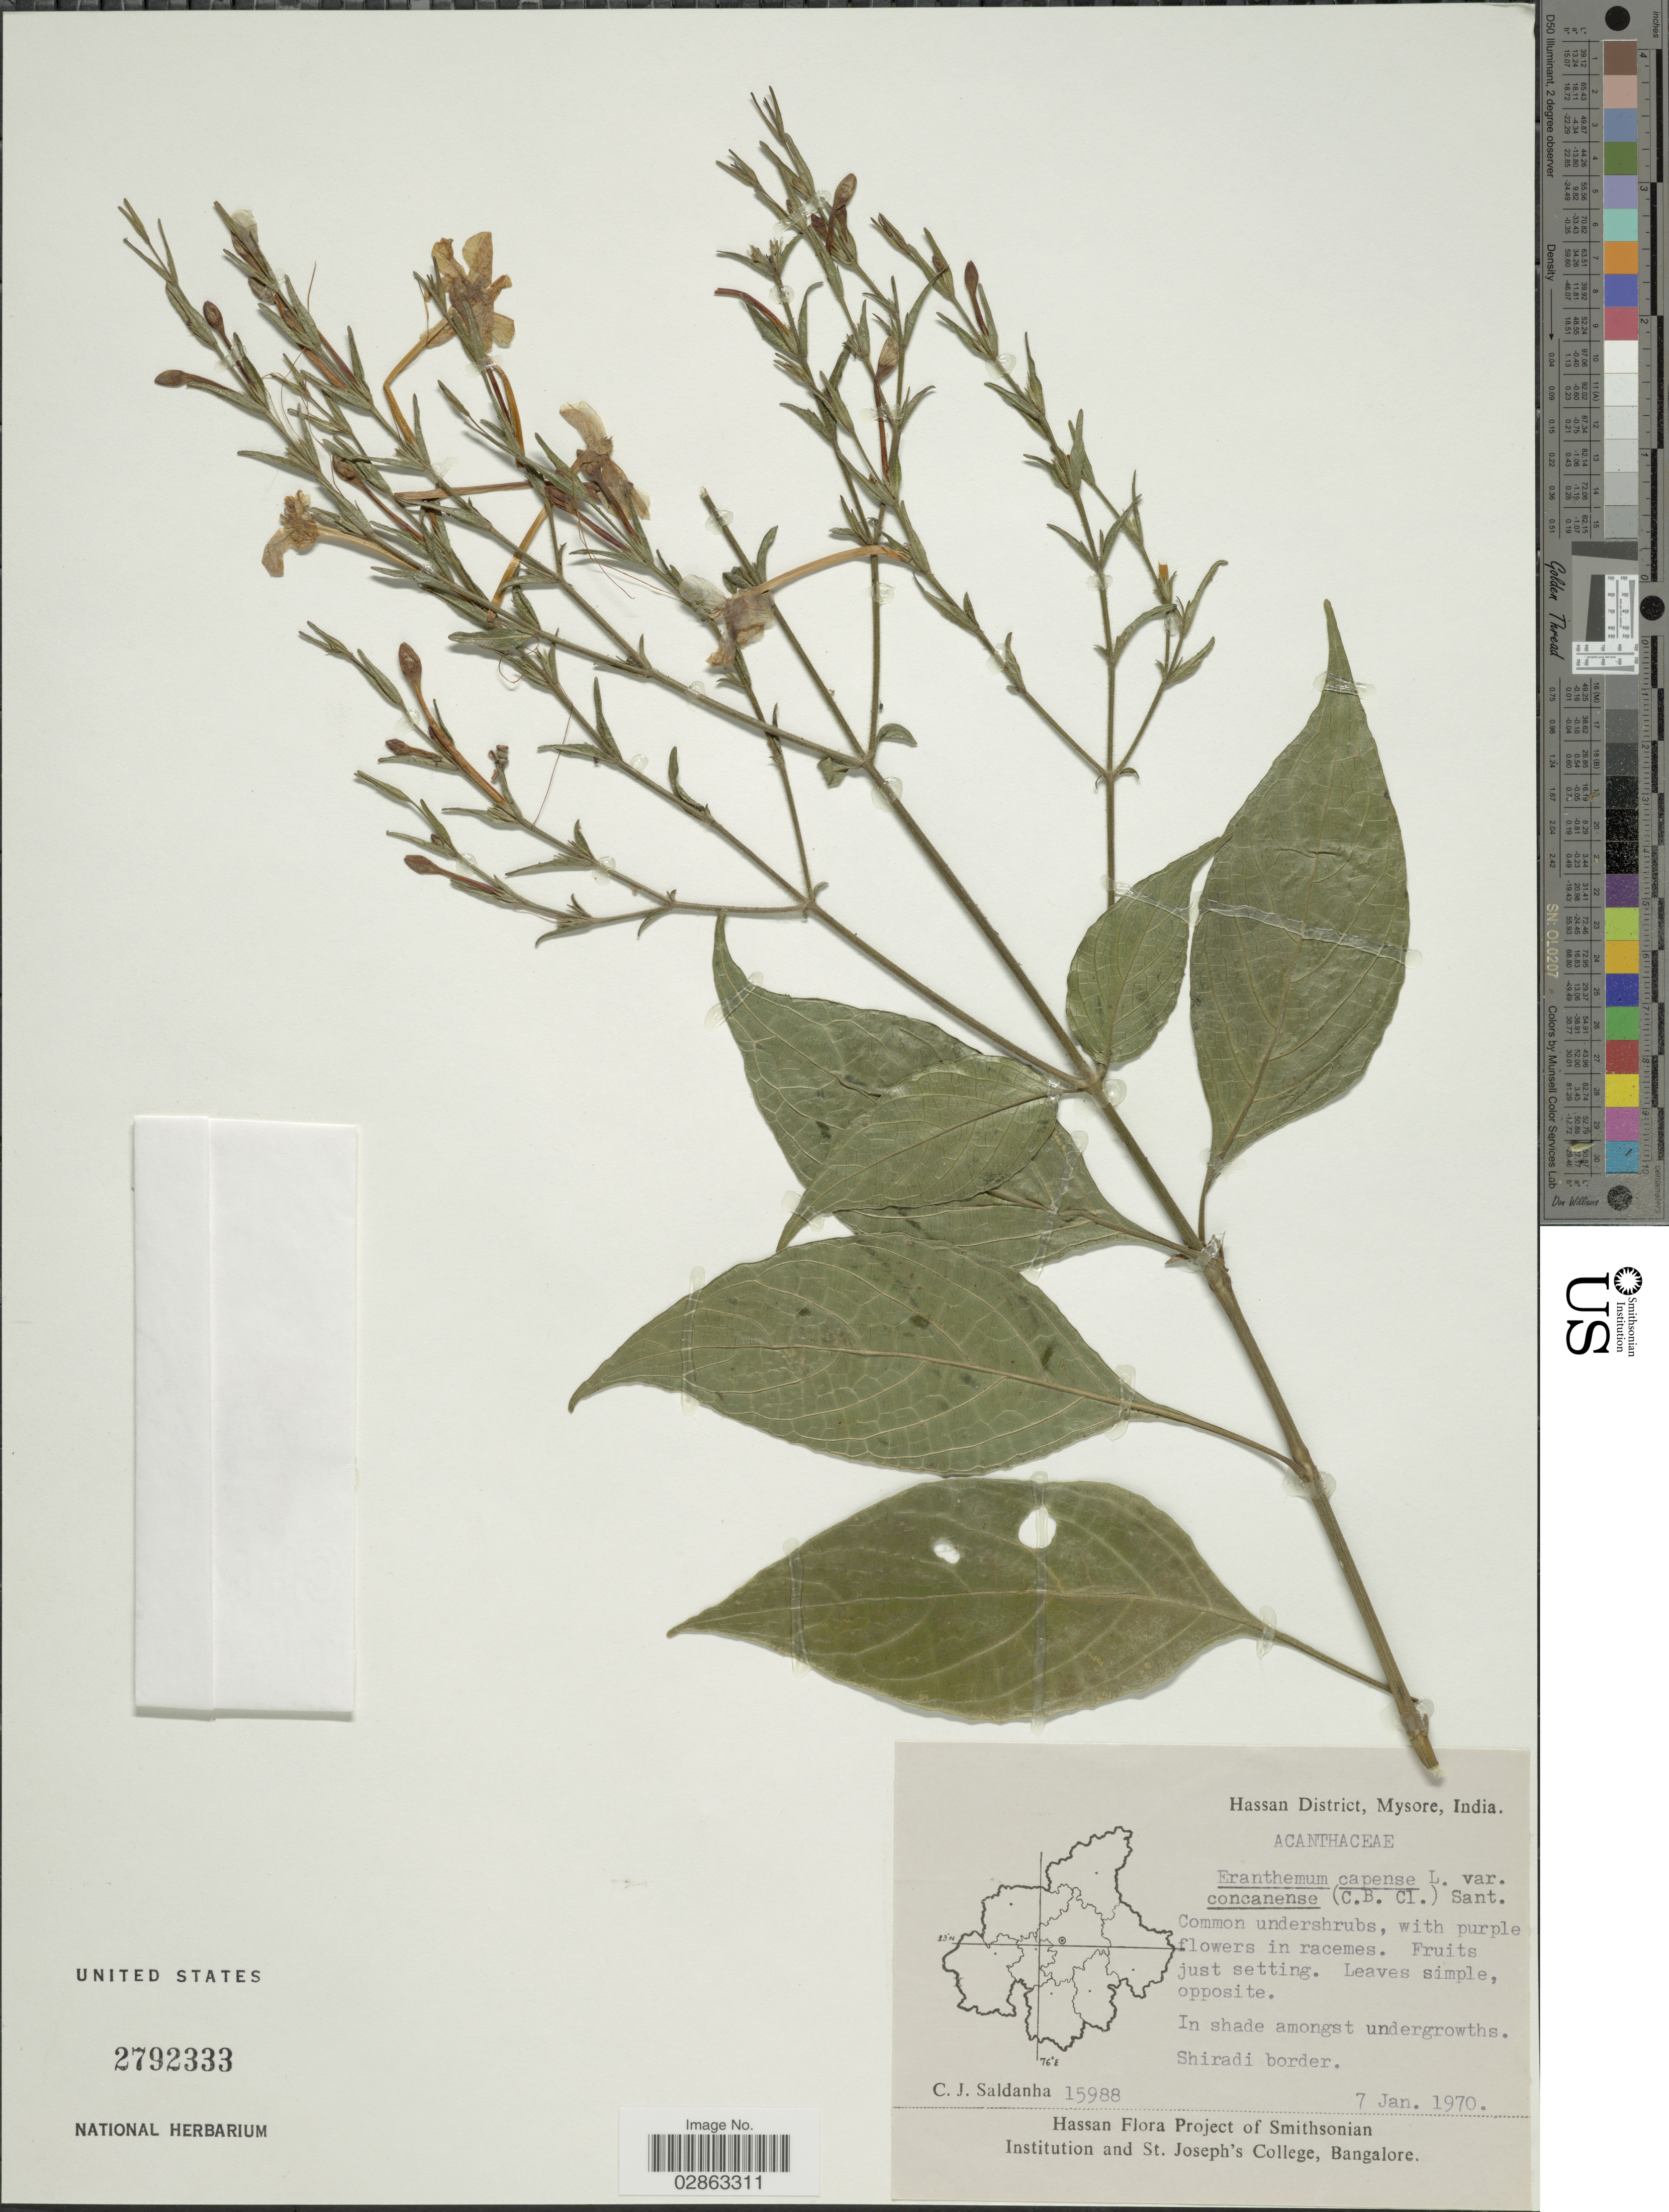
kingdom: Plantae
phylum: Tracheophyta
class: Magnoliopsida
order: Lamiales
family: Acanthaceae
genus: Eranthemum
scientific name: Eranthemum capense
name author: L.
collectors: C. J. Saldanha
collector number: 15988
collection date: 1970-01-07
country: India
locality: Hassan District, Mysore. Shiradi border.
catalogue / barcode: US 2792333